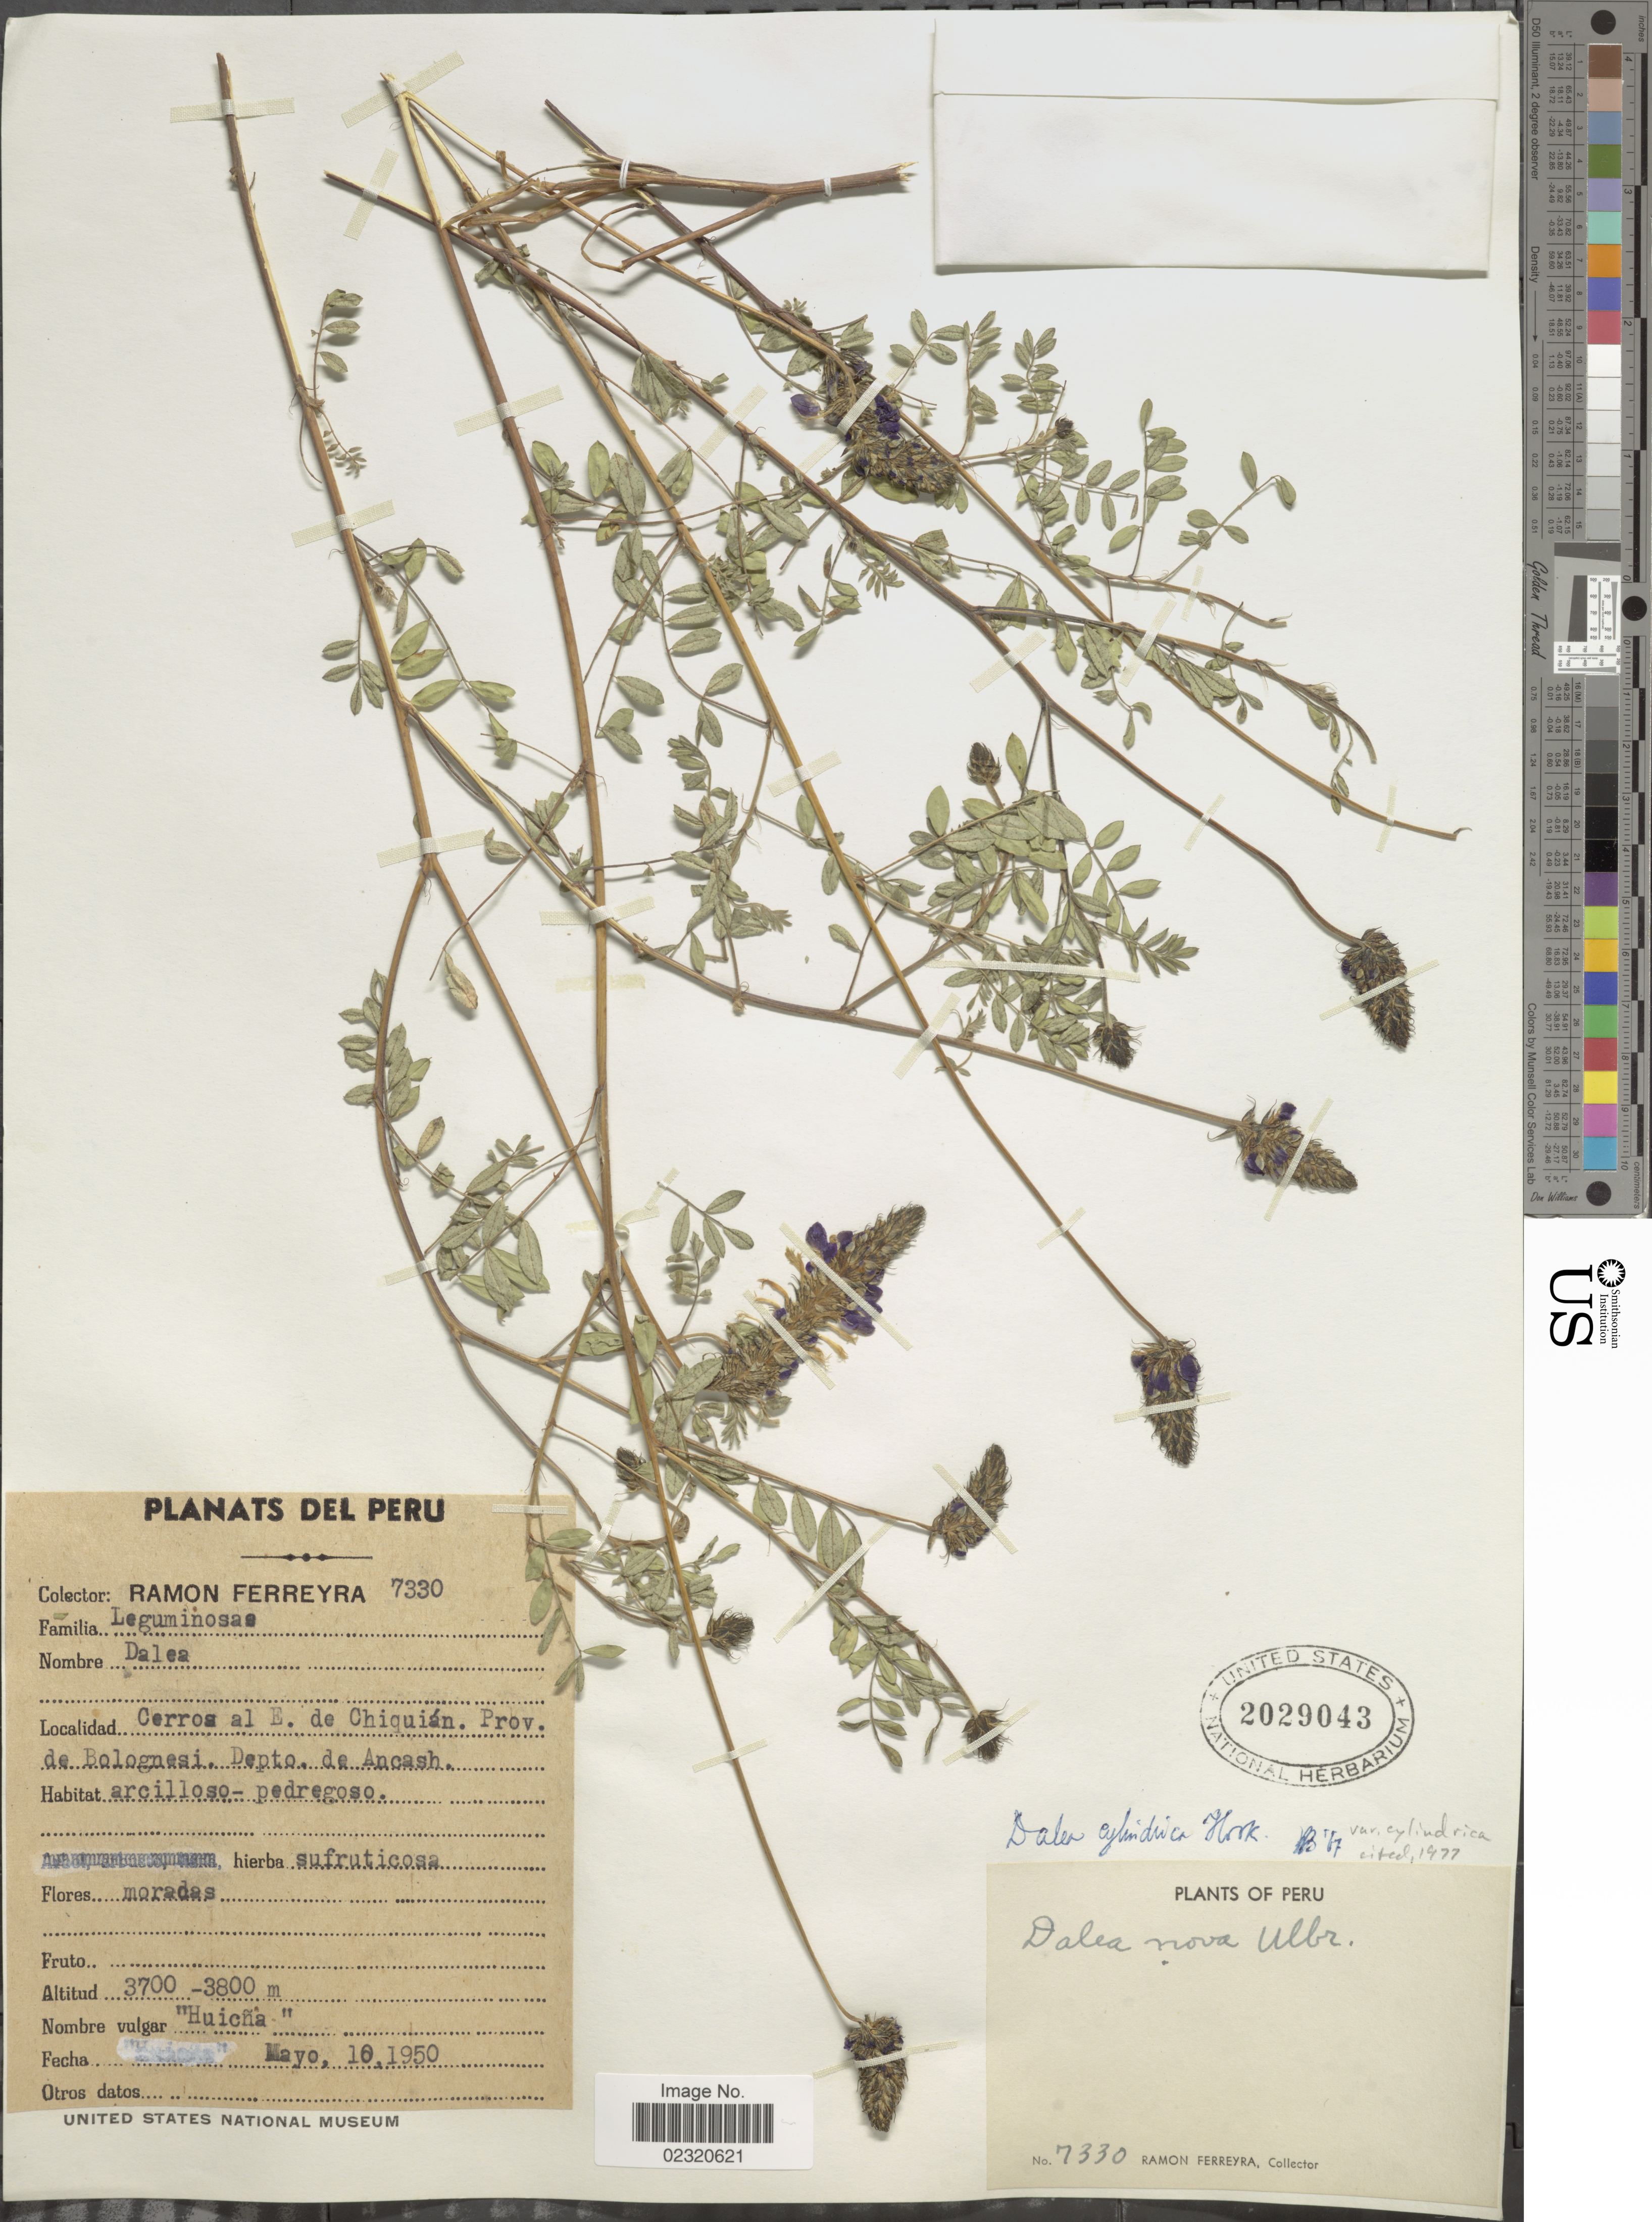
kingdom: Plantae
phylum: Tracheophyta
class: Magnoliopsida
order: Fabales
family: Fabaceae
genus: Dalea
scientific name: Dalea cylindrica var. cylindrica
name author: Hook.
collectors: R. A. Ferreyra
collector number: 7330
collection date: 1950-05-10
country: Peru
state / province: Ancash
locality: Cerros al E de Chiquian. Prov. de Bolognesi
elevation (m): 3700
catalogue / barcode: US 2029043